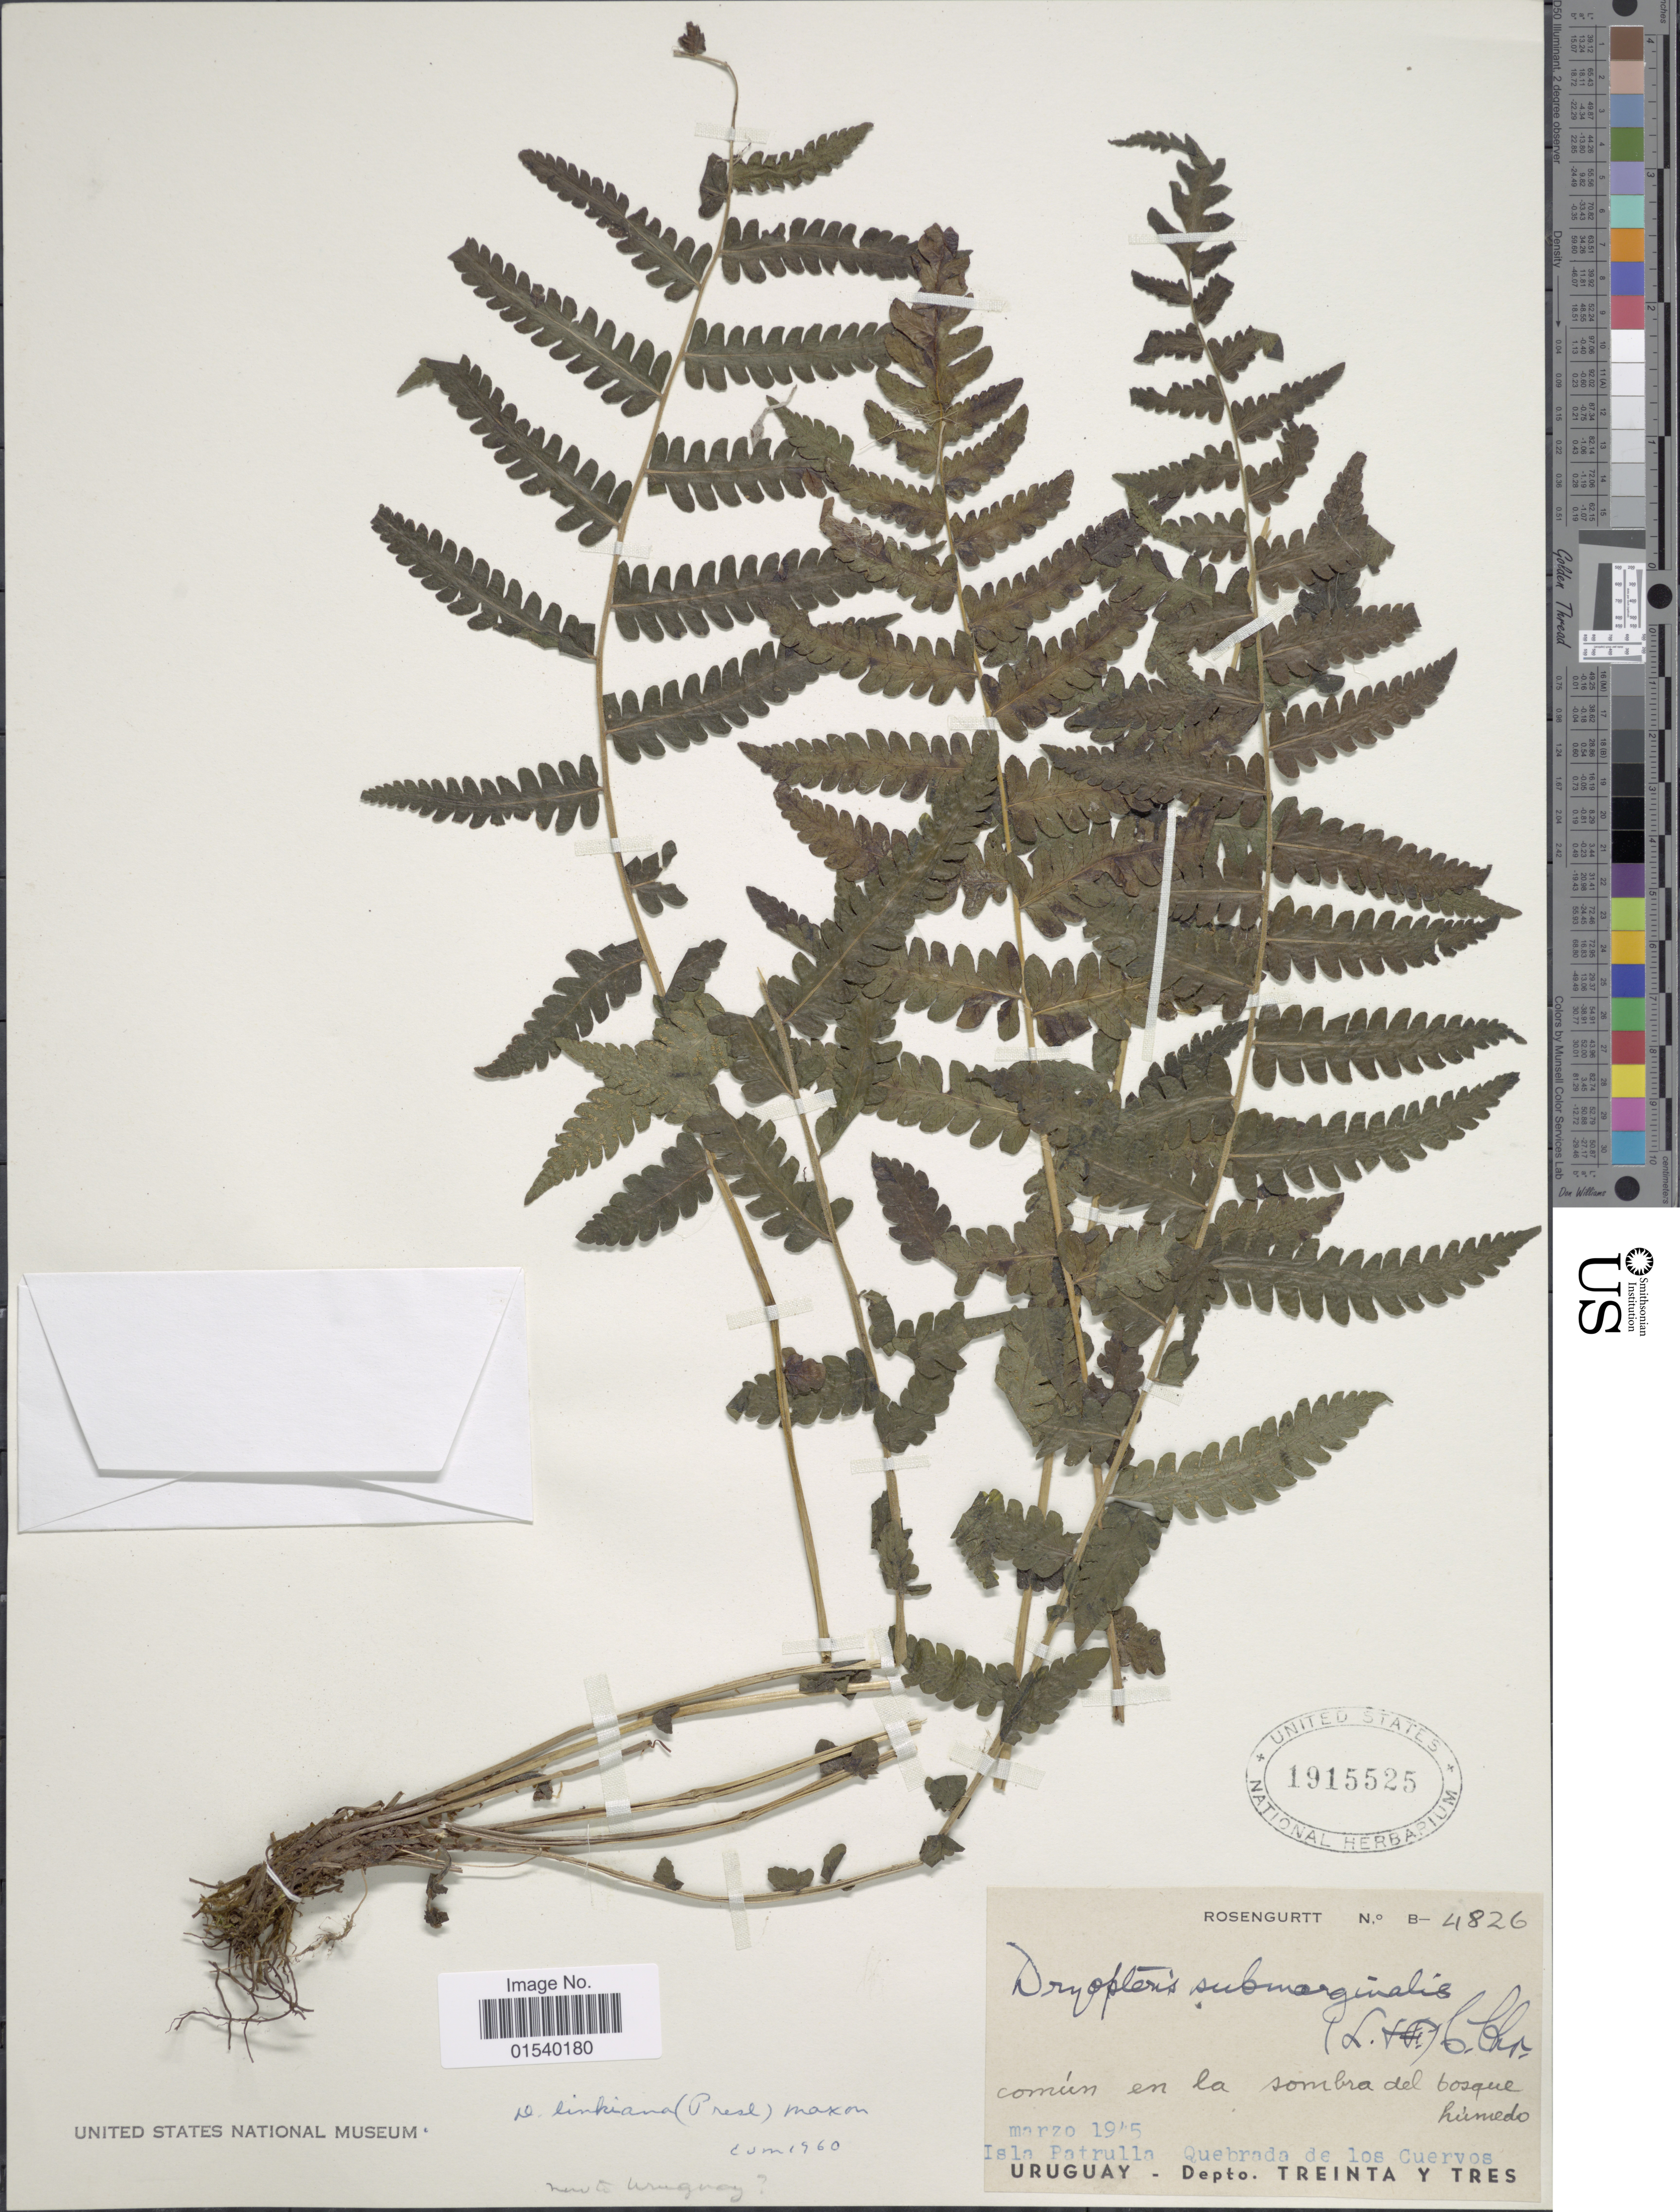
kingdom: Plantae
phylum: Tracheophyta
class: Polypodiopsida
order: Polypodiales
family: Thelypteridaceae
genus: Amauropelta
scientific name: Amauropelta linkiana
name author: (C. Presl) Pic. Serm.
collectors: Rosengurtt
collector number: B-4826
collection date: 1945-03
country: Uruguay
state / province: Treinta y Tres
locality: Isla Patrulla Quebrada de los Cuervos, Depto Treinta y Tres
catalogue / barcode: US 1915525